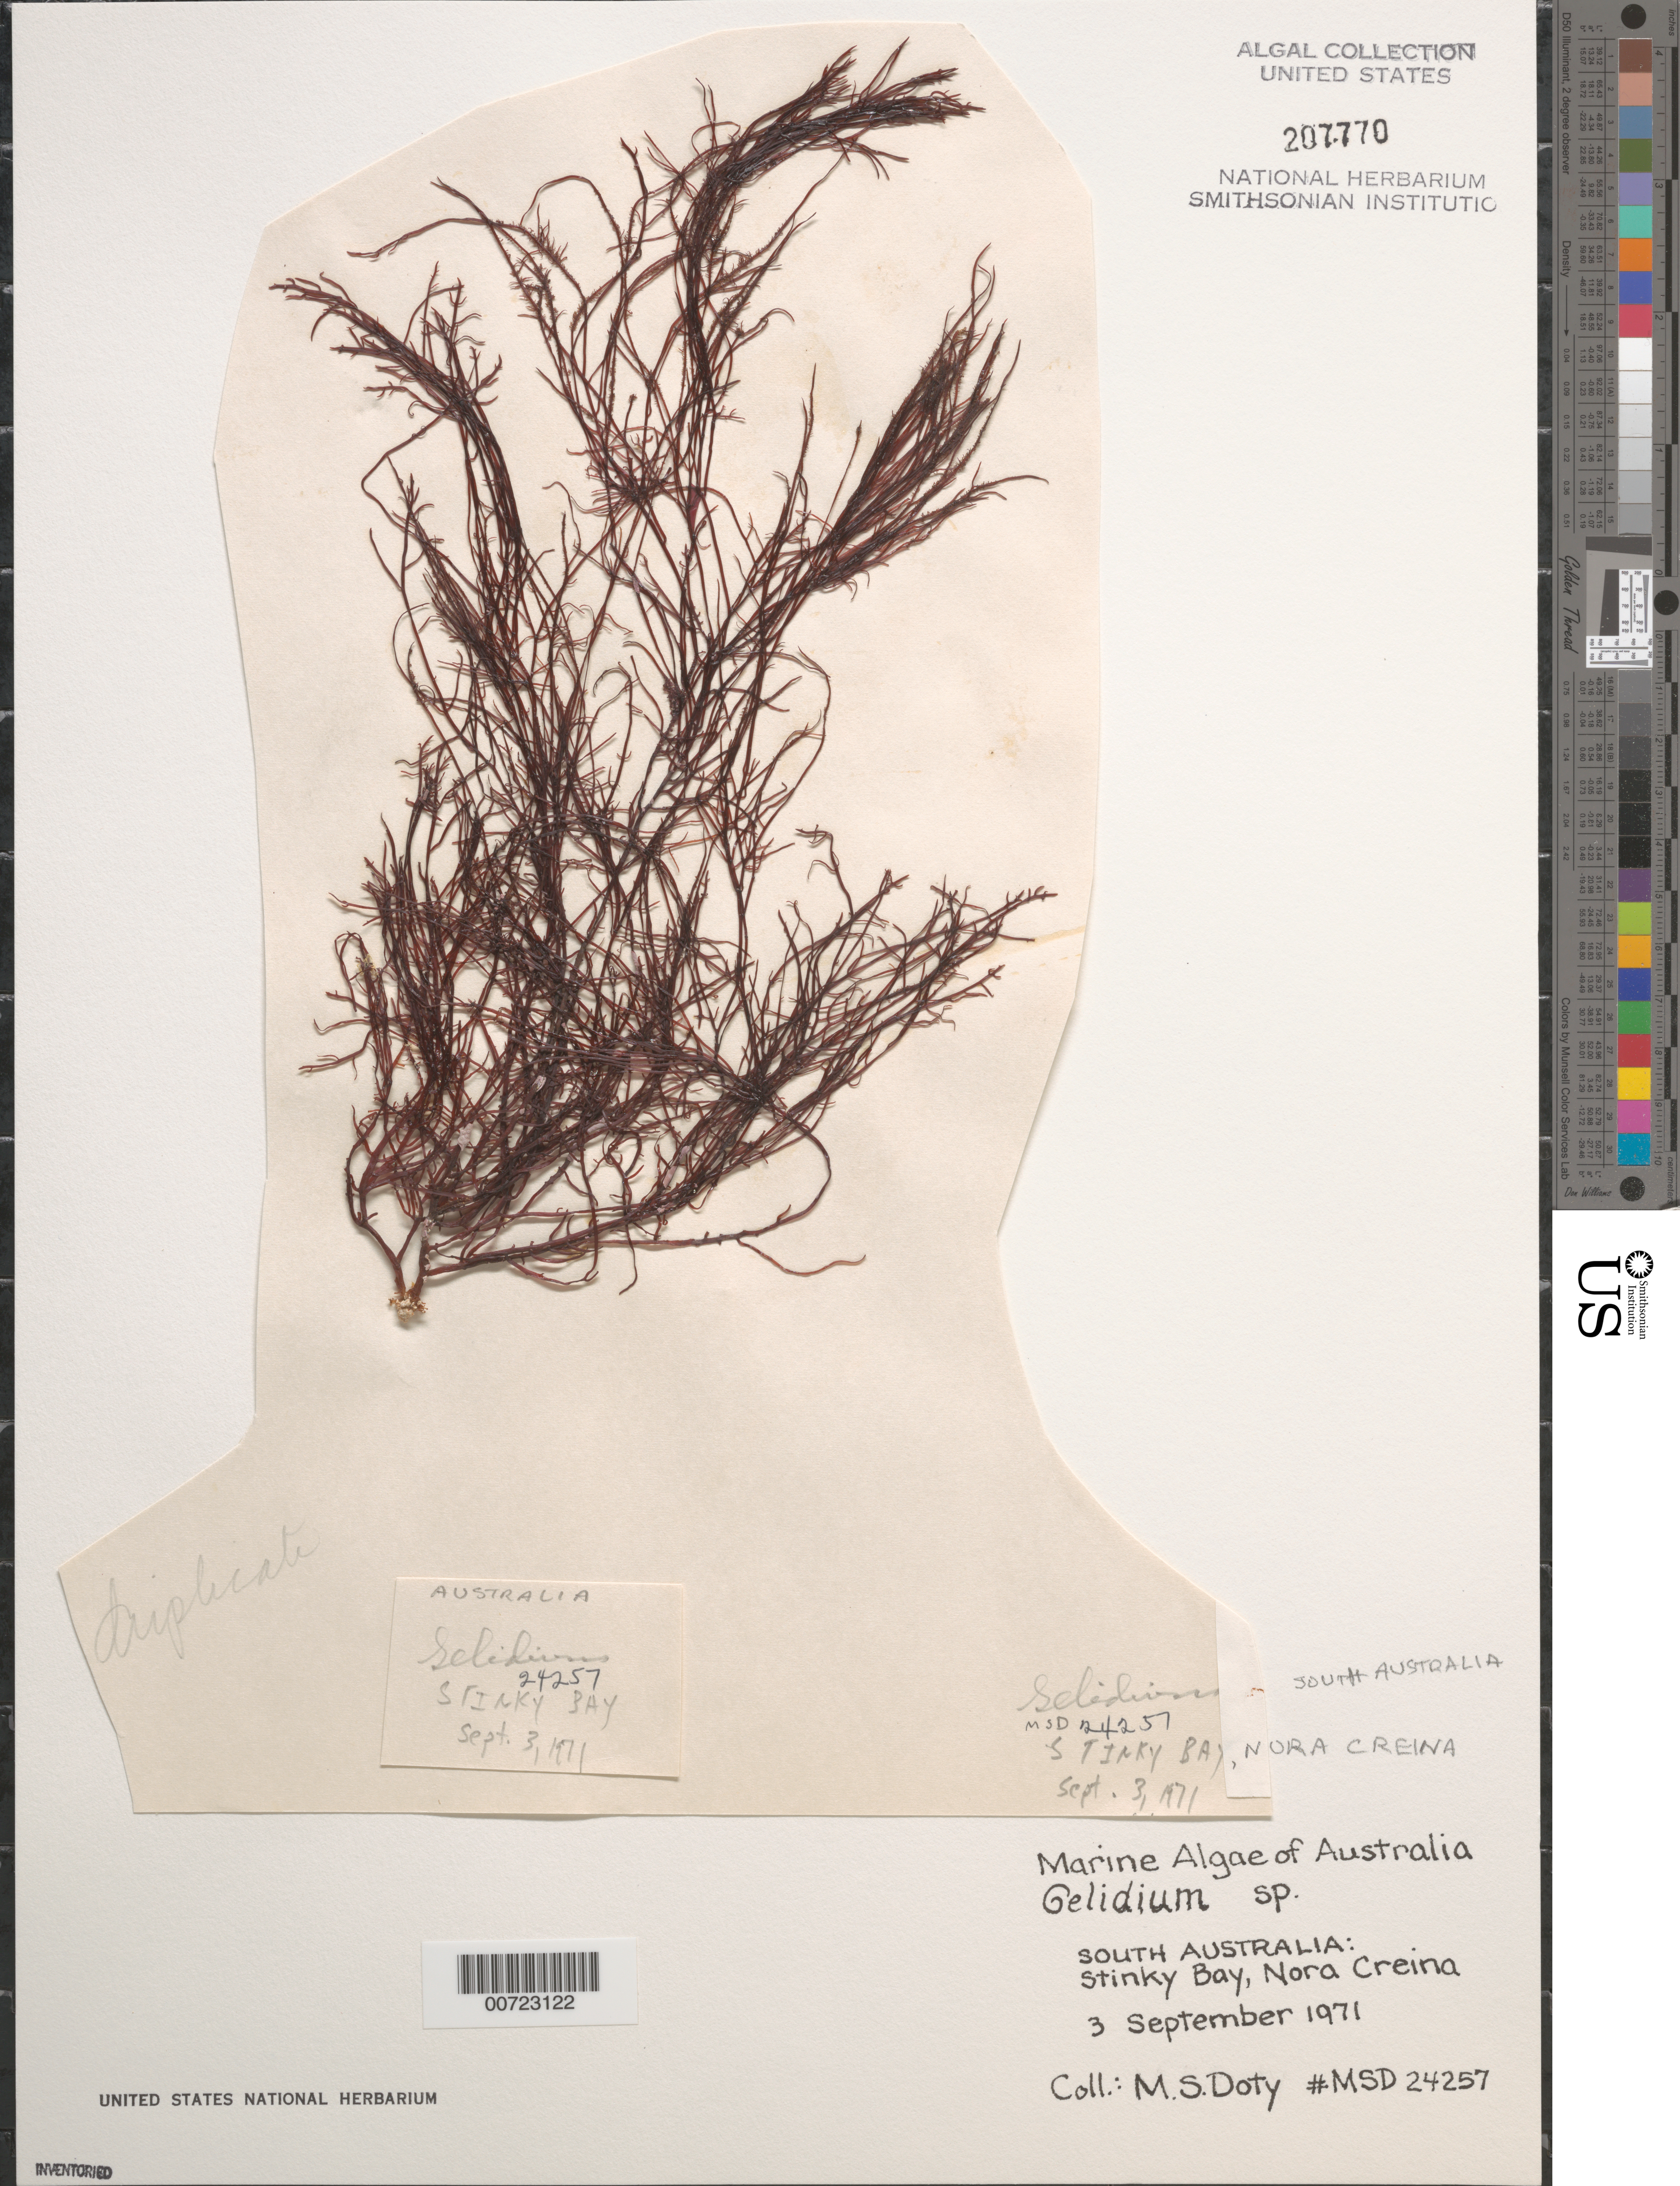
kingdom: Plantae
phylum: Rhodophyta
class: Florideophyceae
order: Gelidiales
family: Gelidiaceae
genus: Gelidium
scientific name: Gelidium sp.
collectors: M. S. Doty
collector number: MSD 24257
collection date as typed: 03 Sep 1971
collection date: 1971-09-03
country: Australia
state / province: South Australia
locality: Stinky Bay, Nora Creina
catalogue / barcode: US 207770